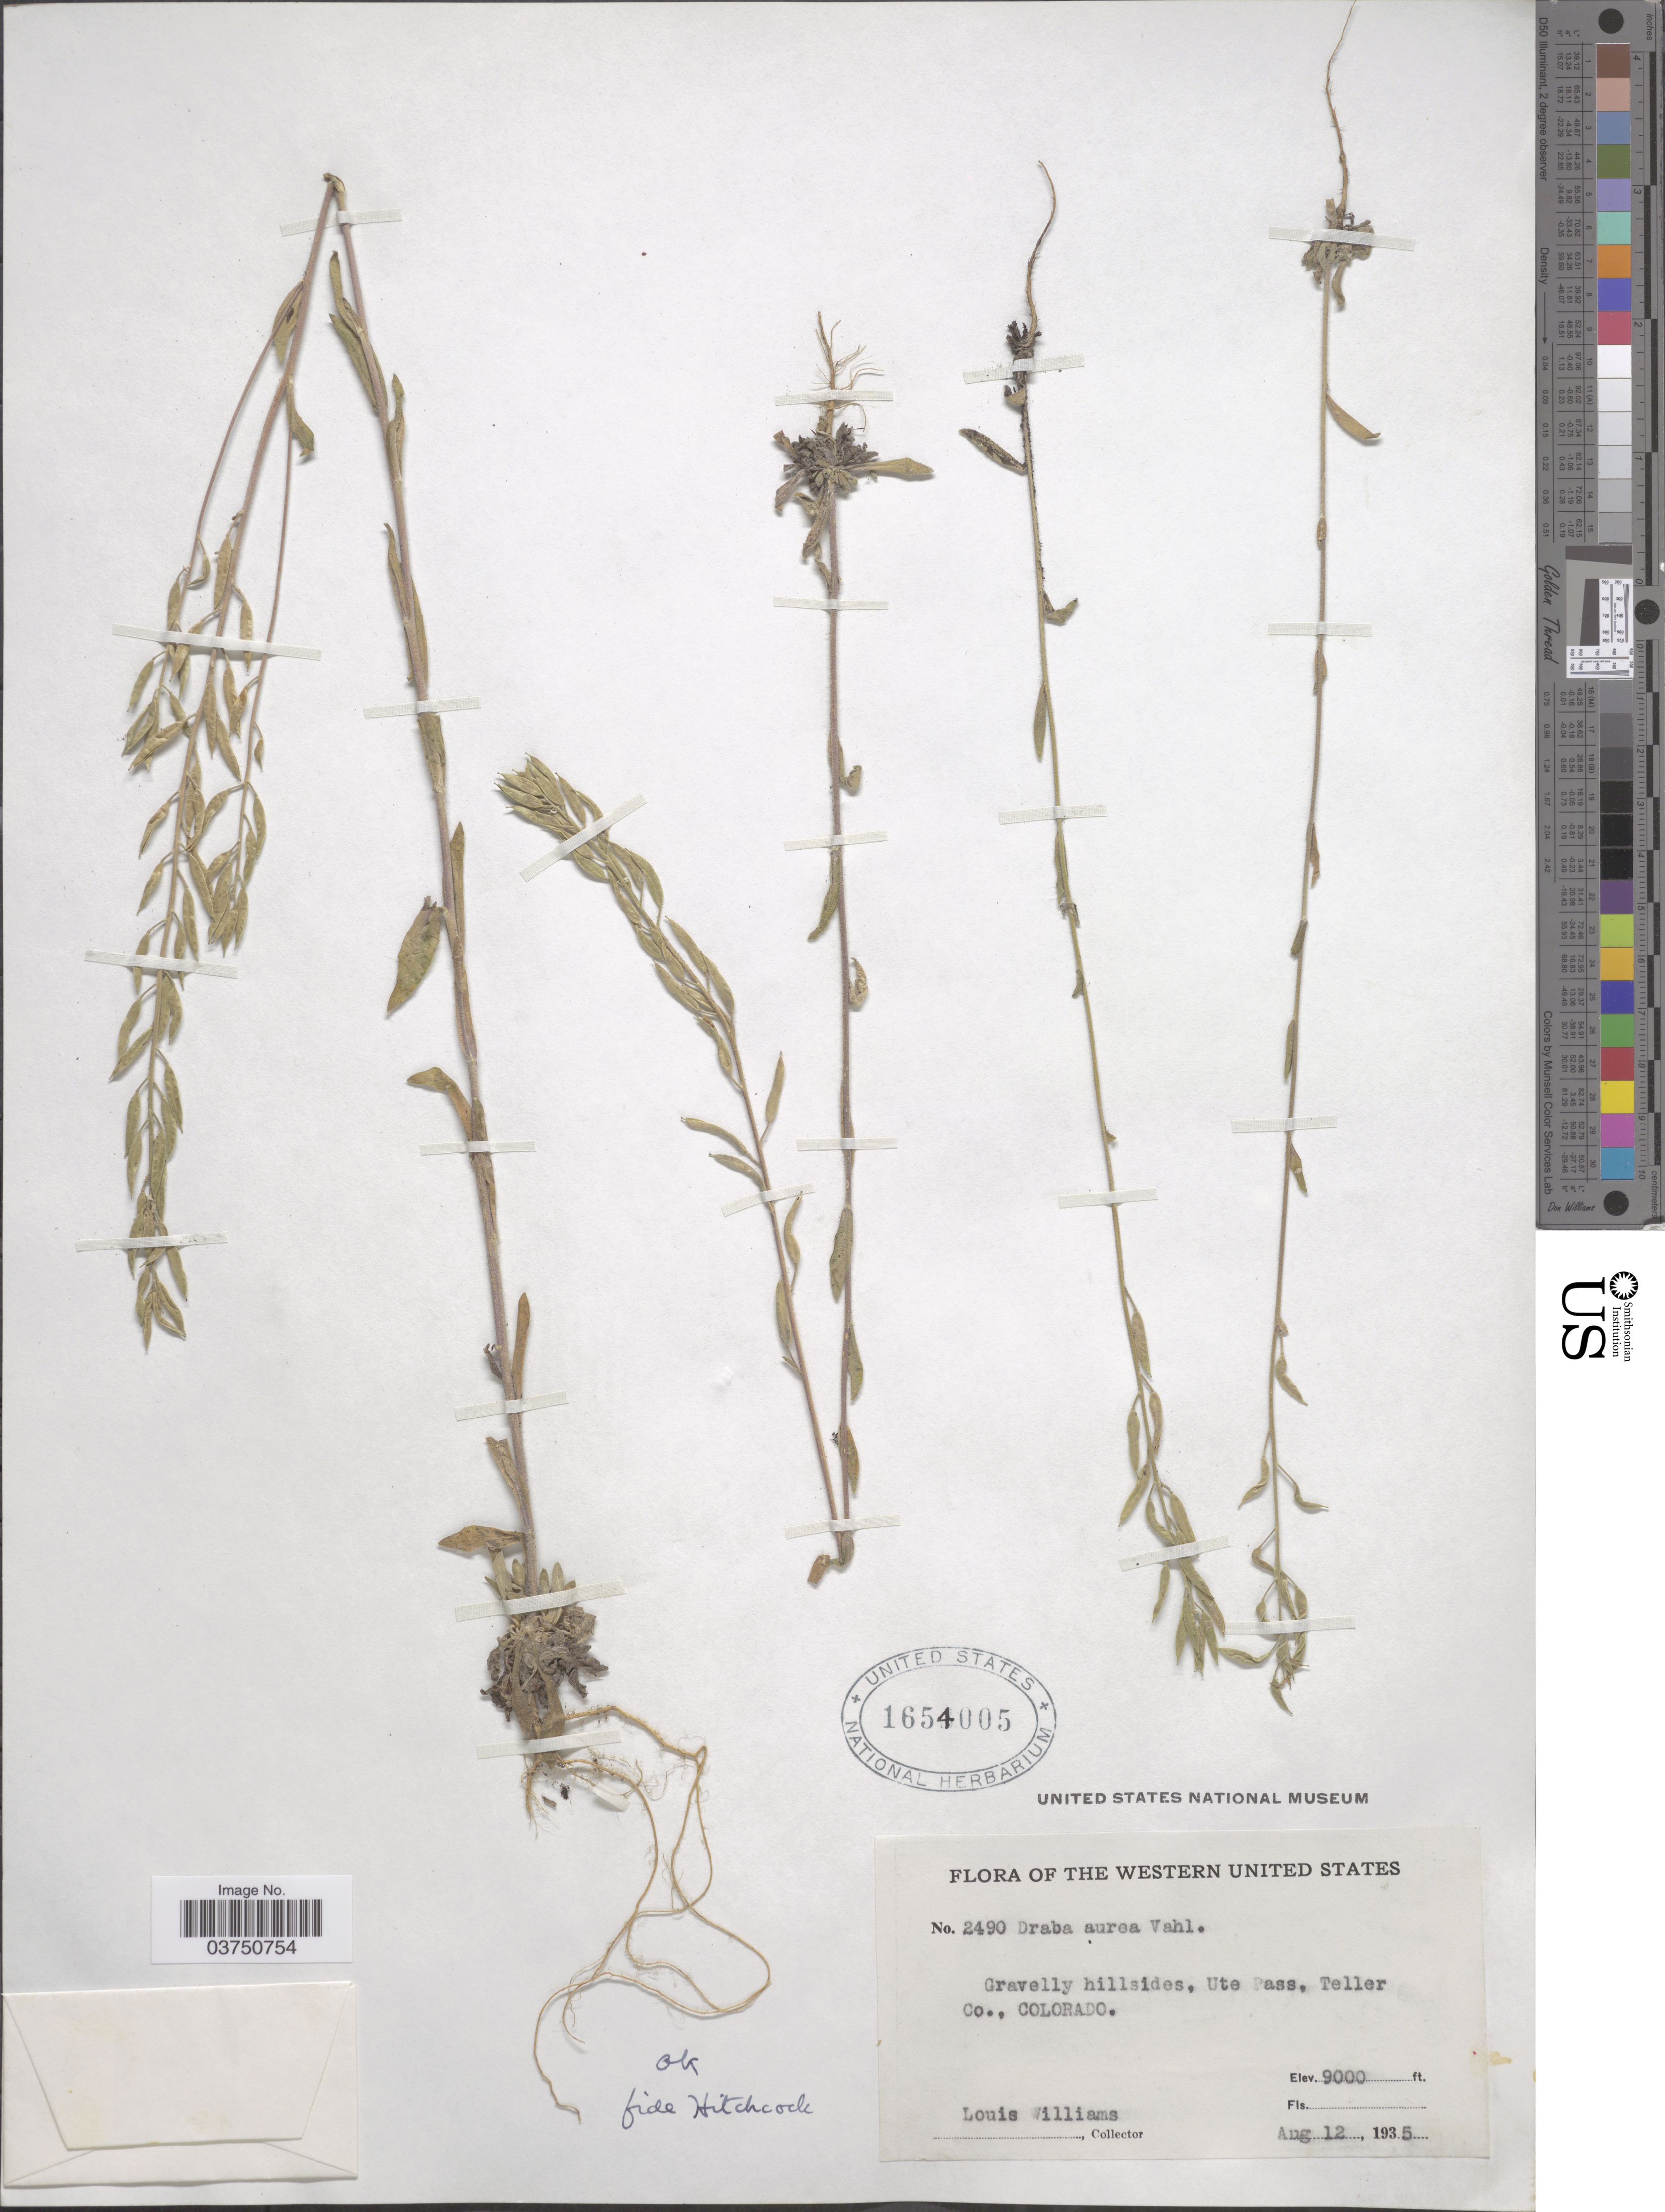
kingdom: Plantae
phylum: Tracheophyta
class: Magnoliopsida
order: Brassicales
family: Brassicaceae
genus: Draba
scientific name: Draba aurea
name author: Vahl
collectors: L. Williams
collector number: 2490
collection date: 1935-08-12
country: United States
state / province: Colorado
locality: The Western United States. Gravelly hillsides, Ute Pass, Teller Co.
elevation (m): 2743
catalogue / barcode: US 1654005